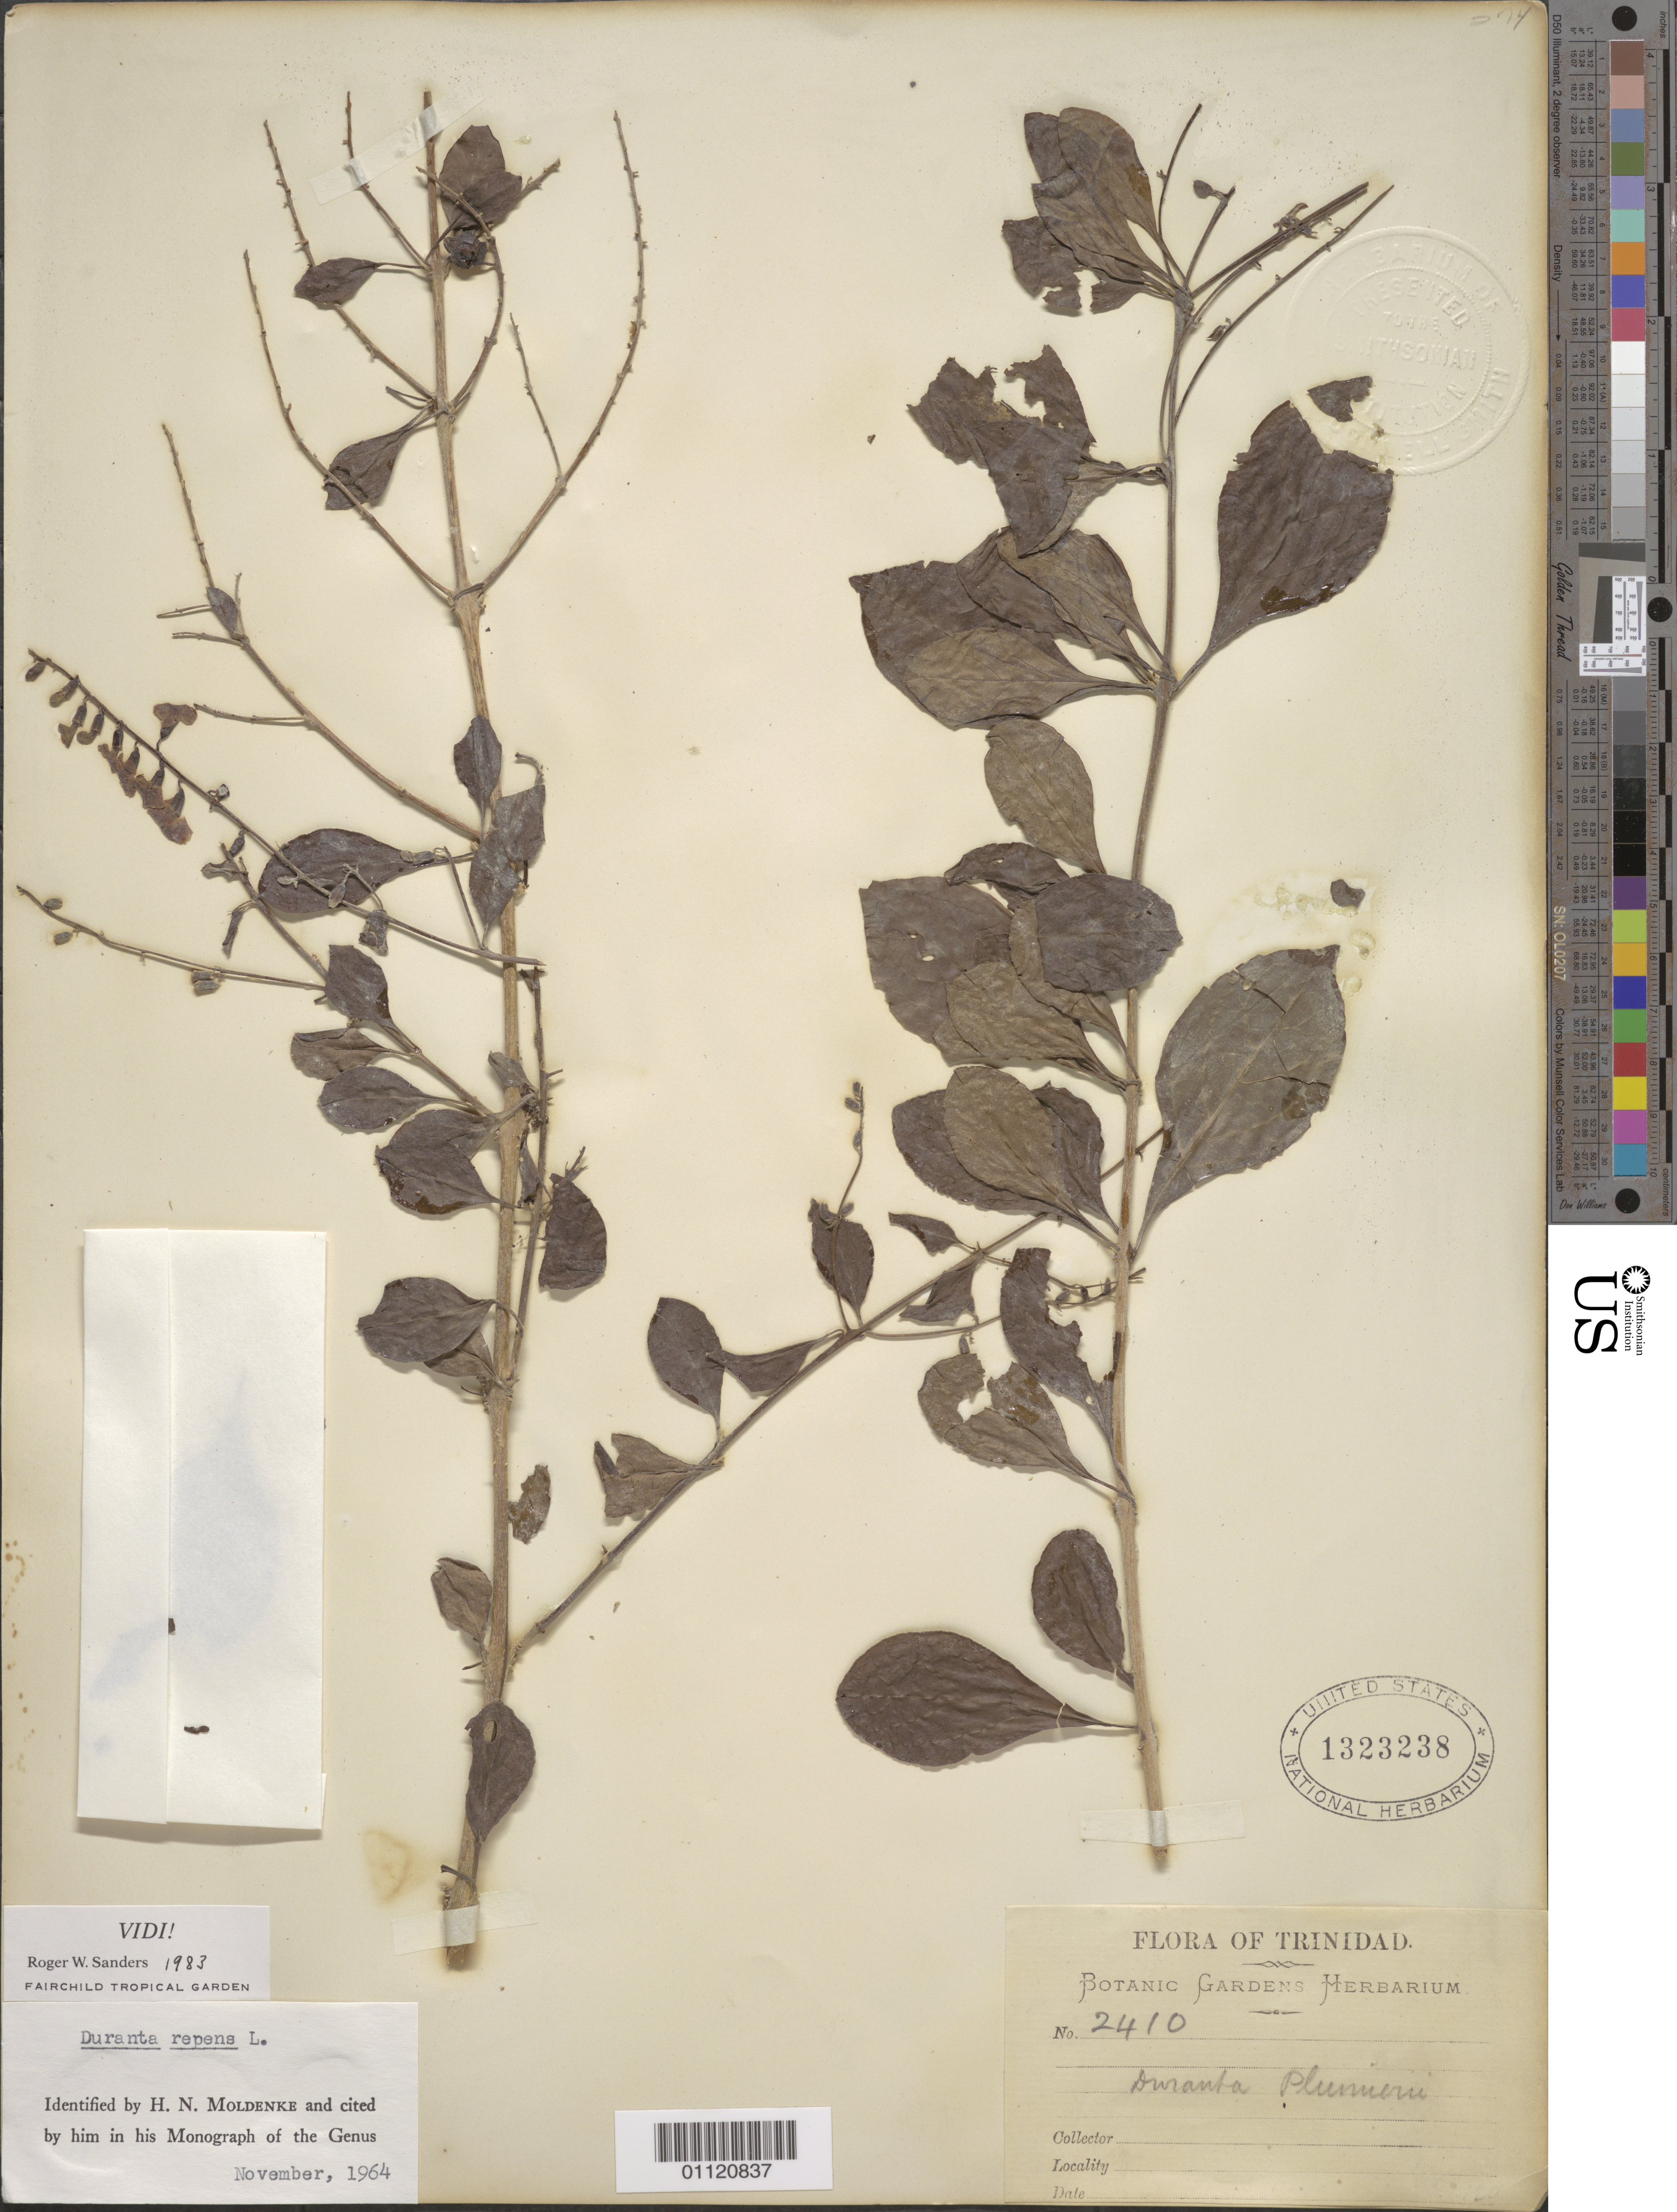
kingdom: Plantae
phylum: Tracheophyta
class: Magnoliopsida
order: Lamiales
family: Verbenaceae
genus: Duranta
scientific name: Duranta repens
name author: L.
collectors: Botanic Gardens Herbarium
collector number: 2410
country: Trinidad and Tobago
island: Trinidad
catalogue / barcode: US 1323238